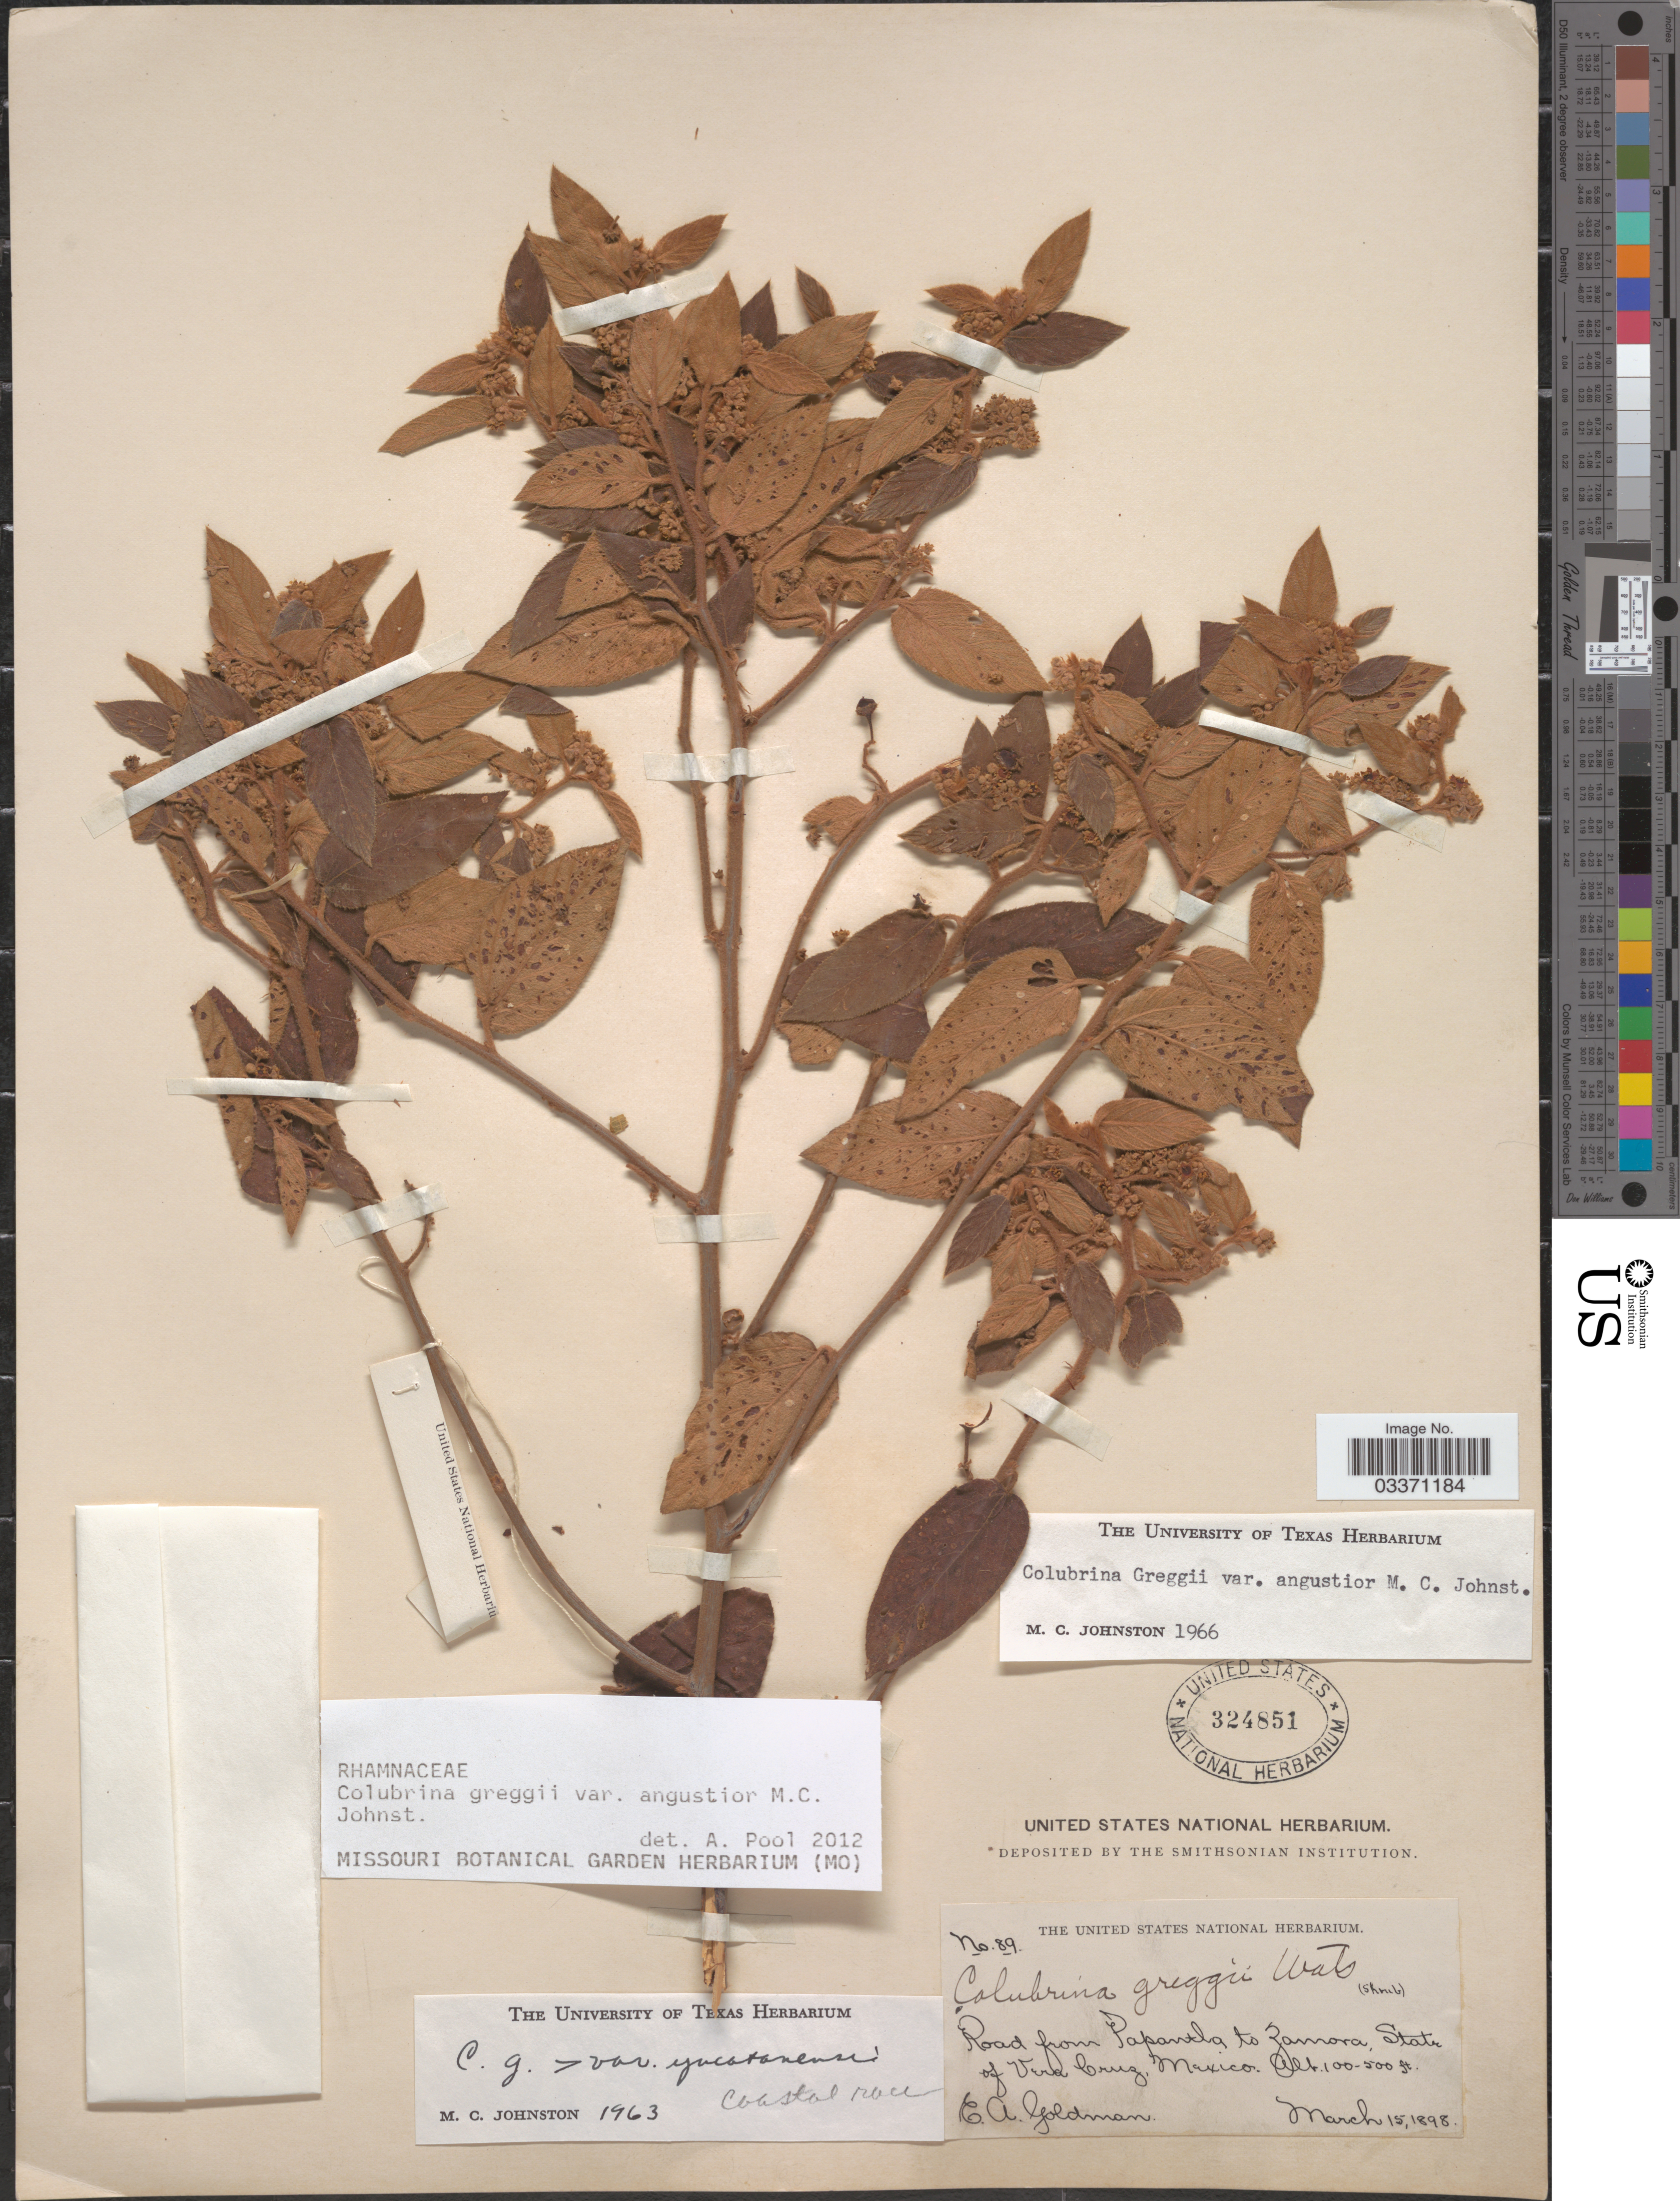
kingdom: Plantae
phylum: Tracheophyta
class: Magnoliopsida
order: Rosales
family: Rhamnaceae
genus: Colubrina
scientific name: Colubrina greggii var. angustior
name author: M.C. Johnst.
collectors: E. A. Goldman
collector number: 89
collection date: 1898-03-15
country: Mexico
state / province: Veracruz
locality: Road from Papantla to Zamora State of Vera Cruz.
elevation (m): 30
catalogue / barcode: US 324851